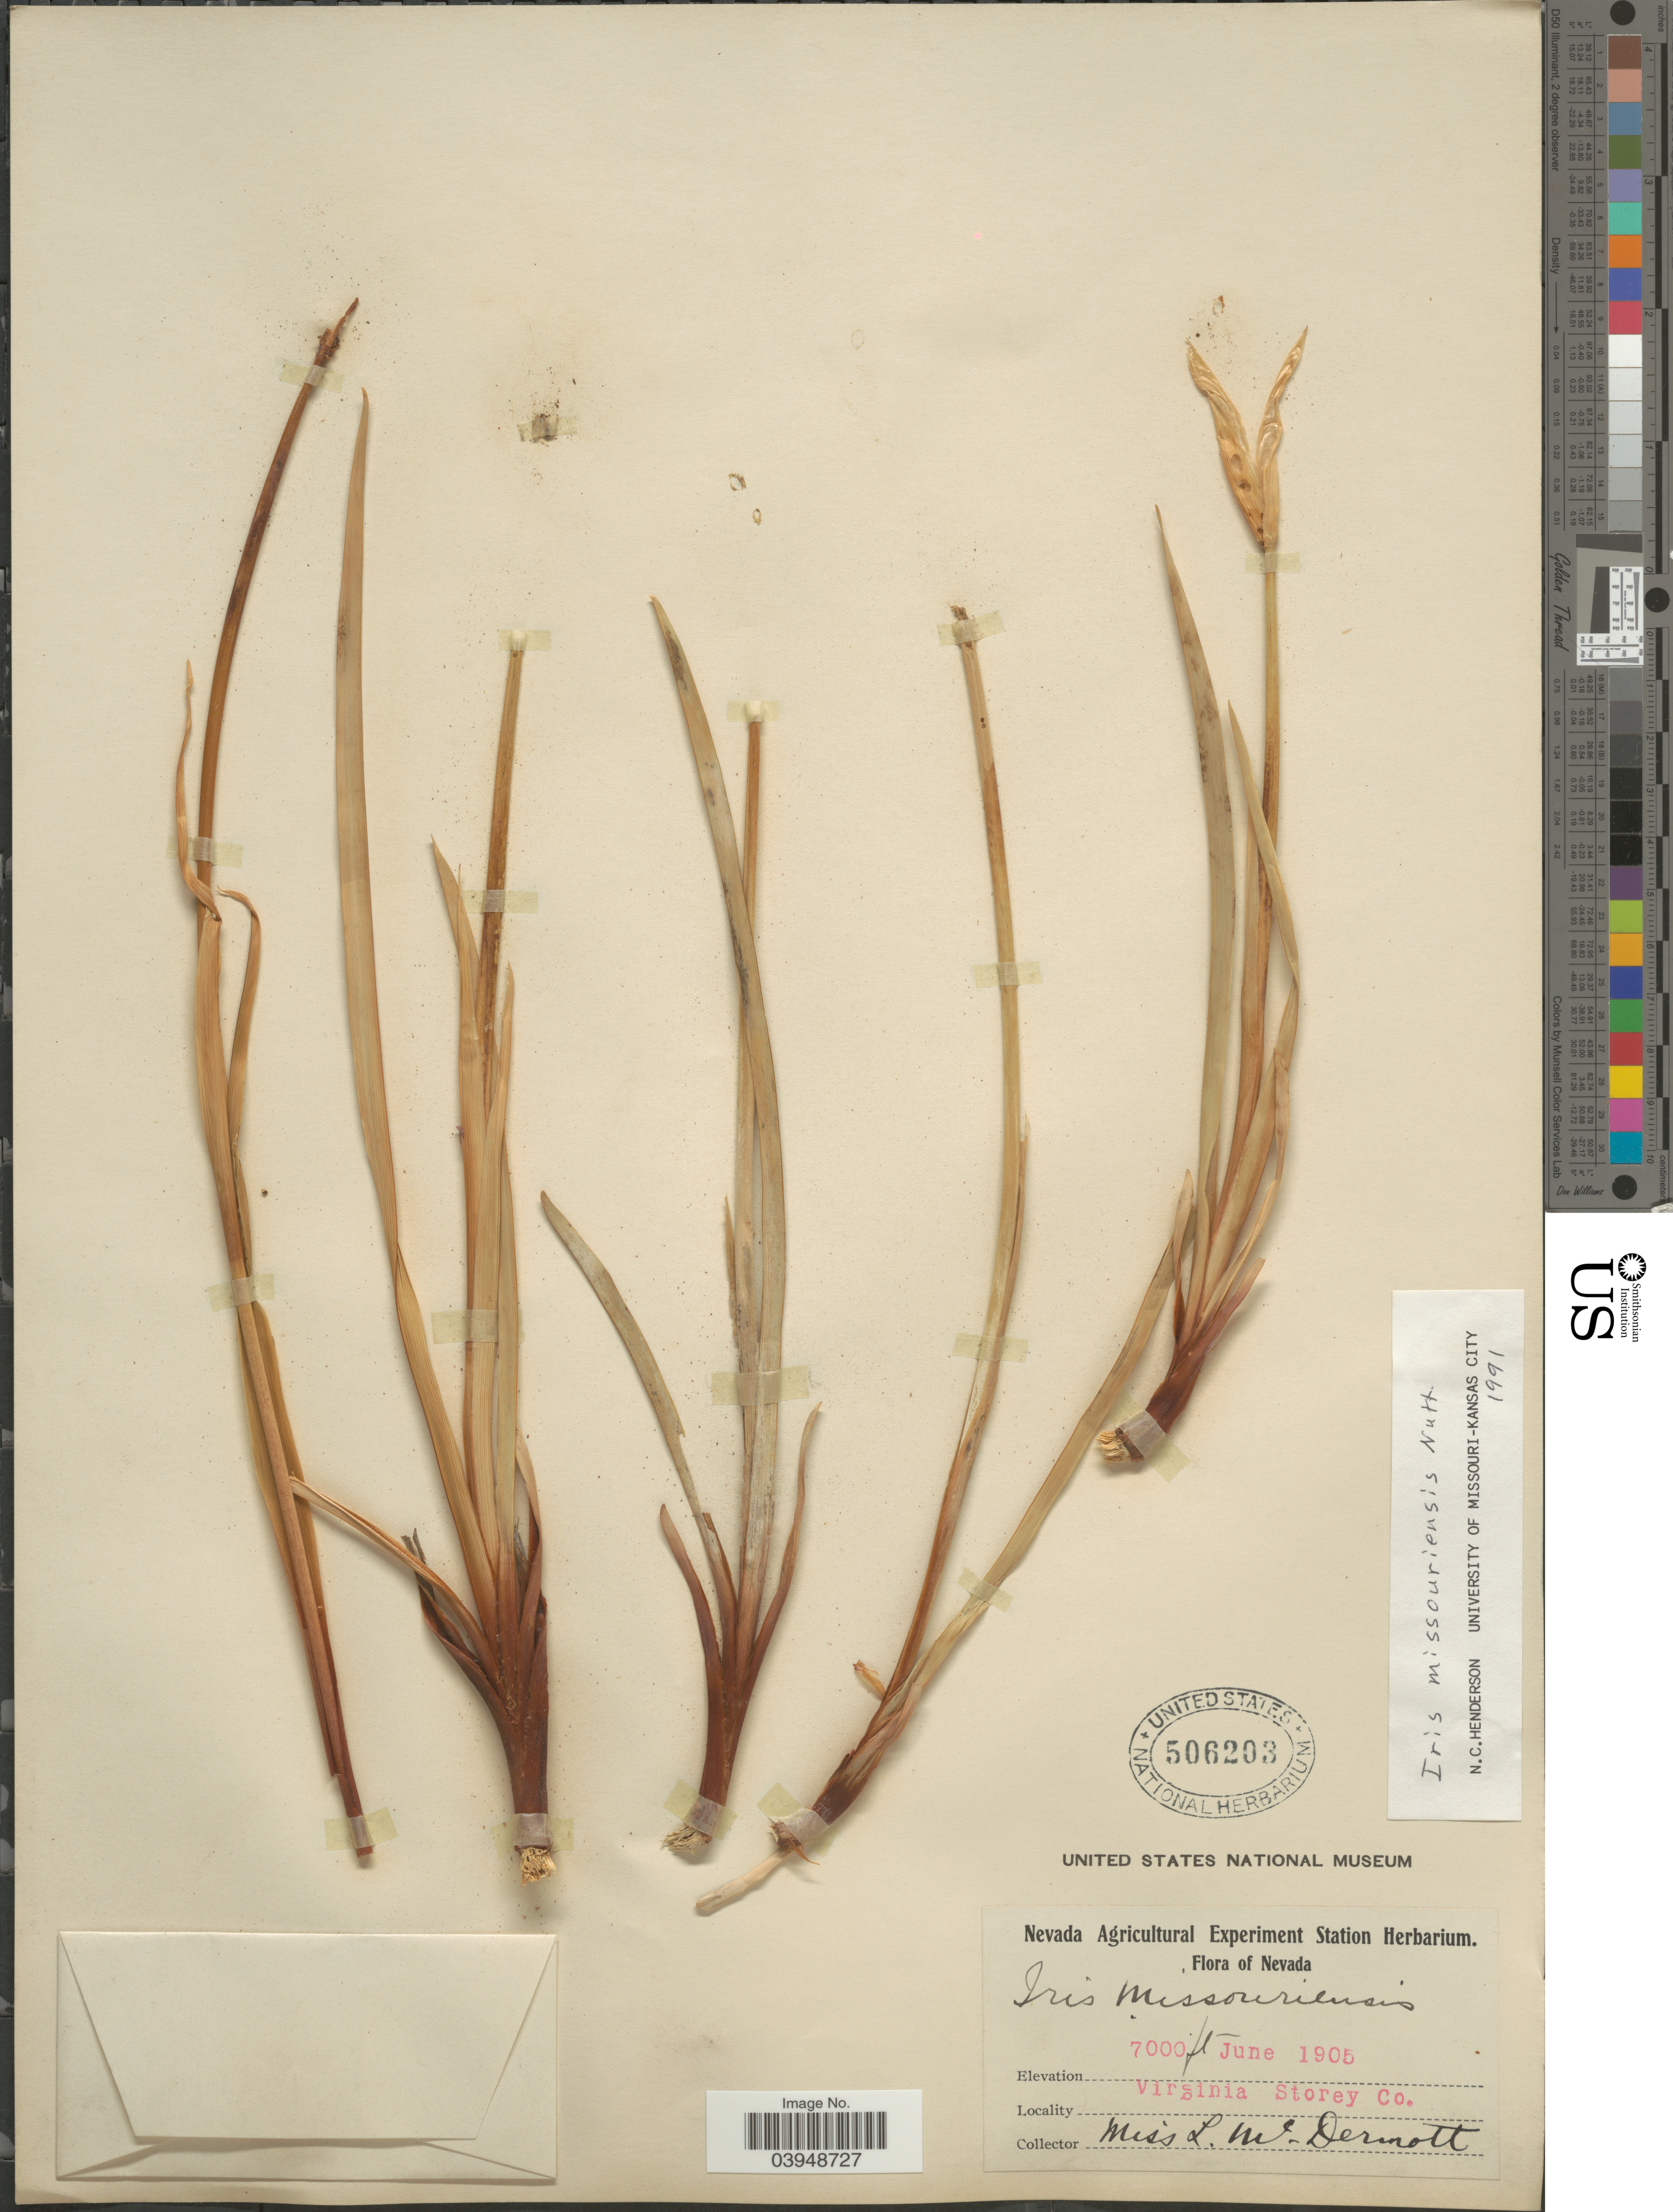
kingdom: Plantae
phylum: Tracheophyta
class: Liliopsida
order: Asparagales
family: Iridaceae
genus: Iris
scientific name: Iris missouriensis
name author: Nutt.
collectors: L. Dermott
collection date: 1905-06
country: United States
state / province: Nevada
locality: Virginia Storey Co.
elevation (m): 2134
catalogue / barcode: US 506203